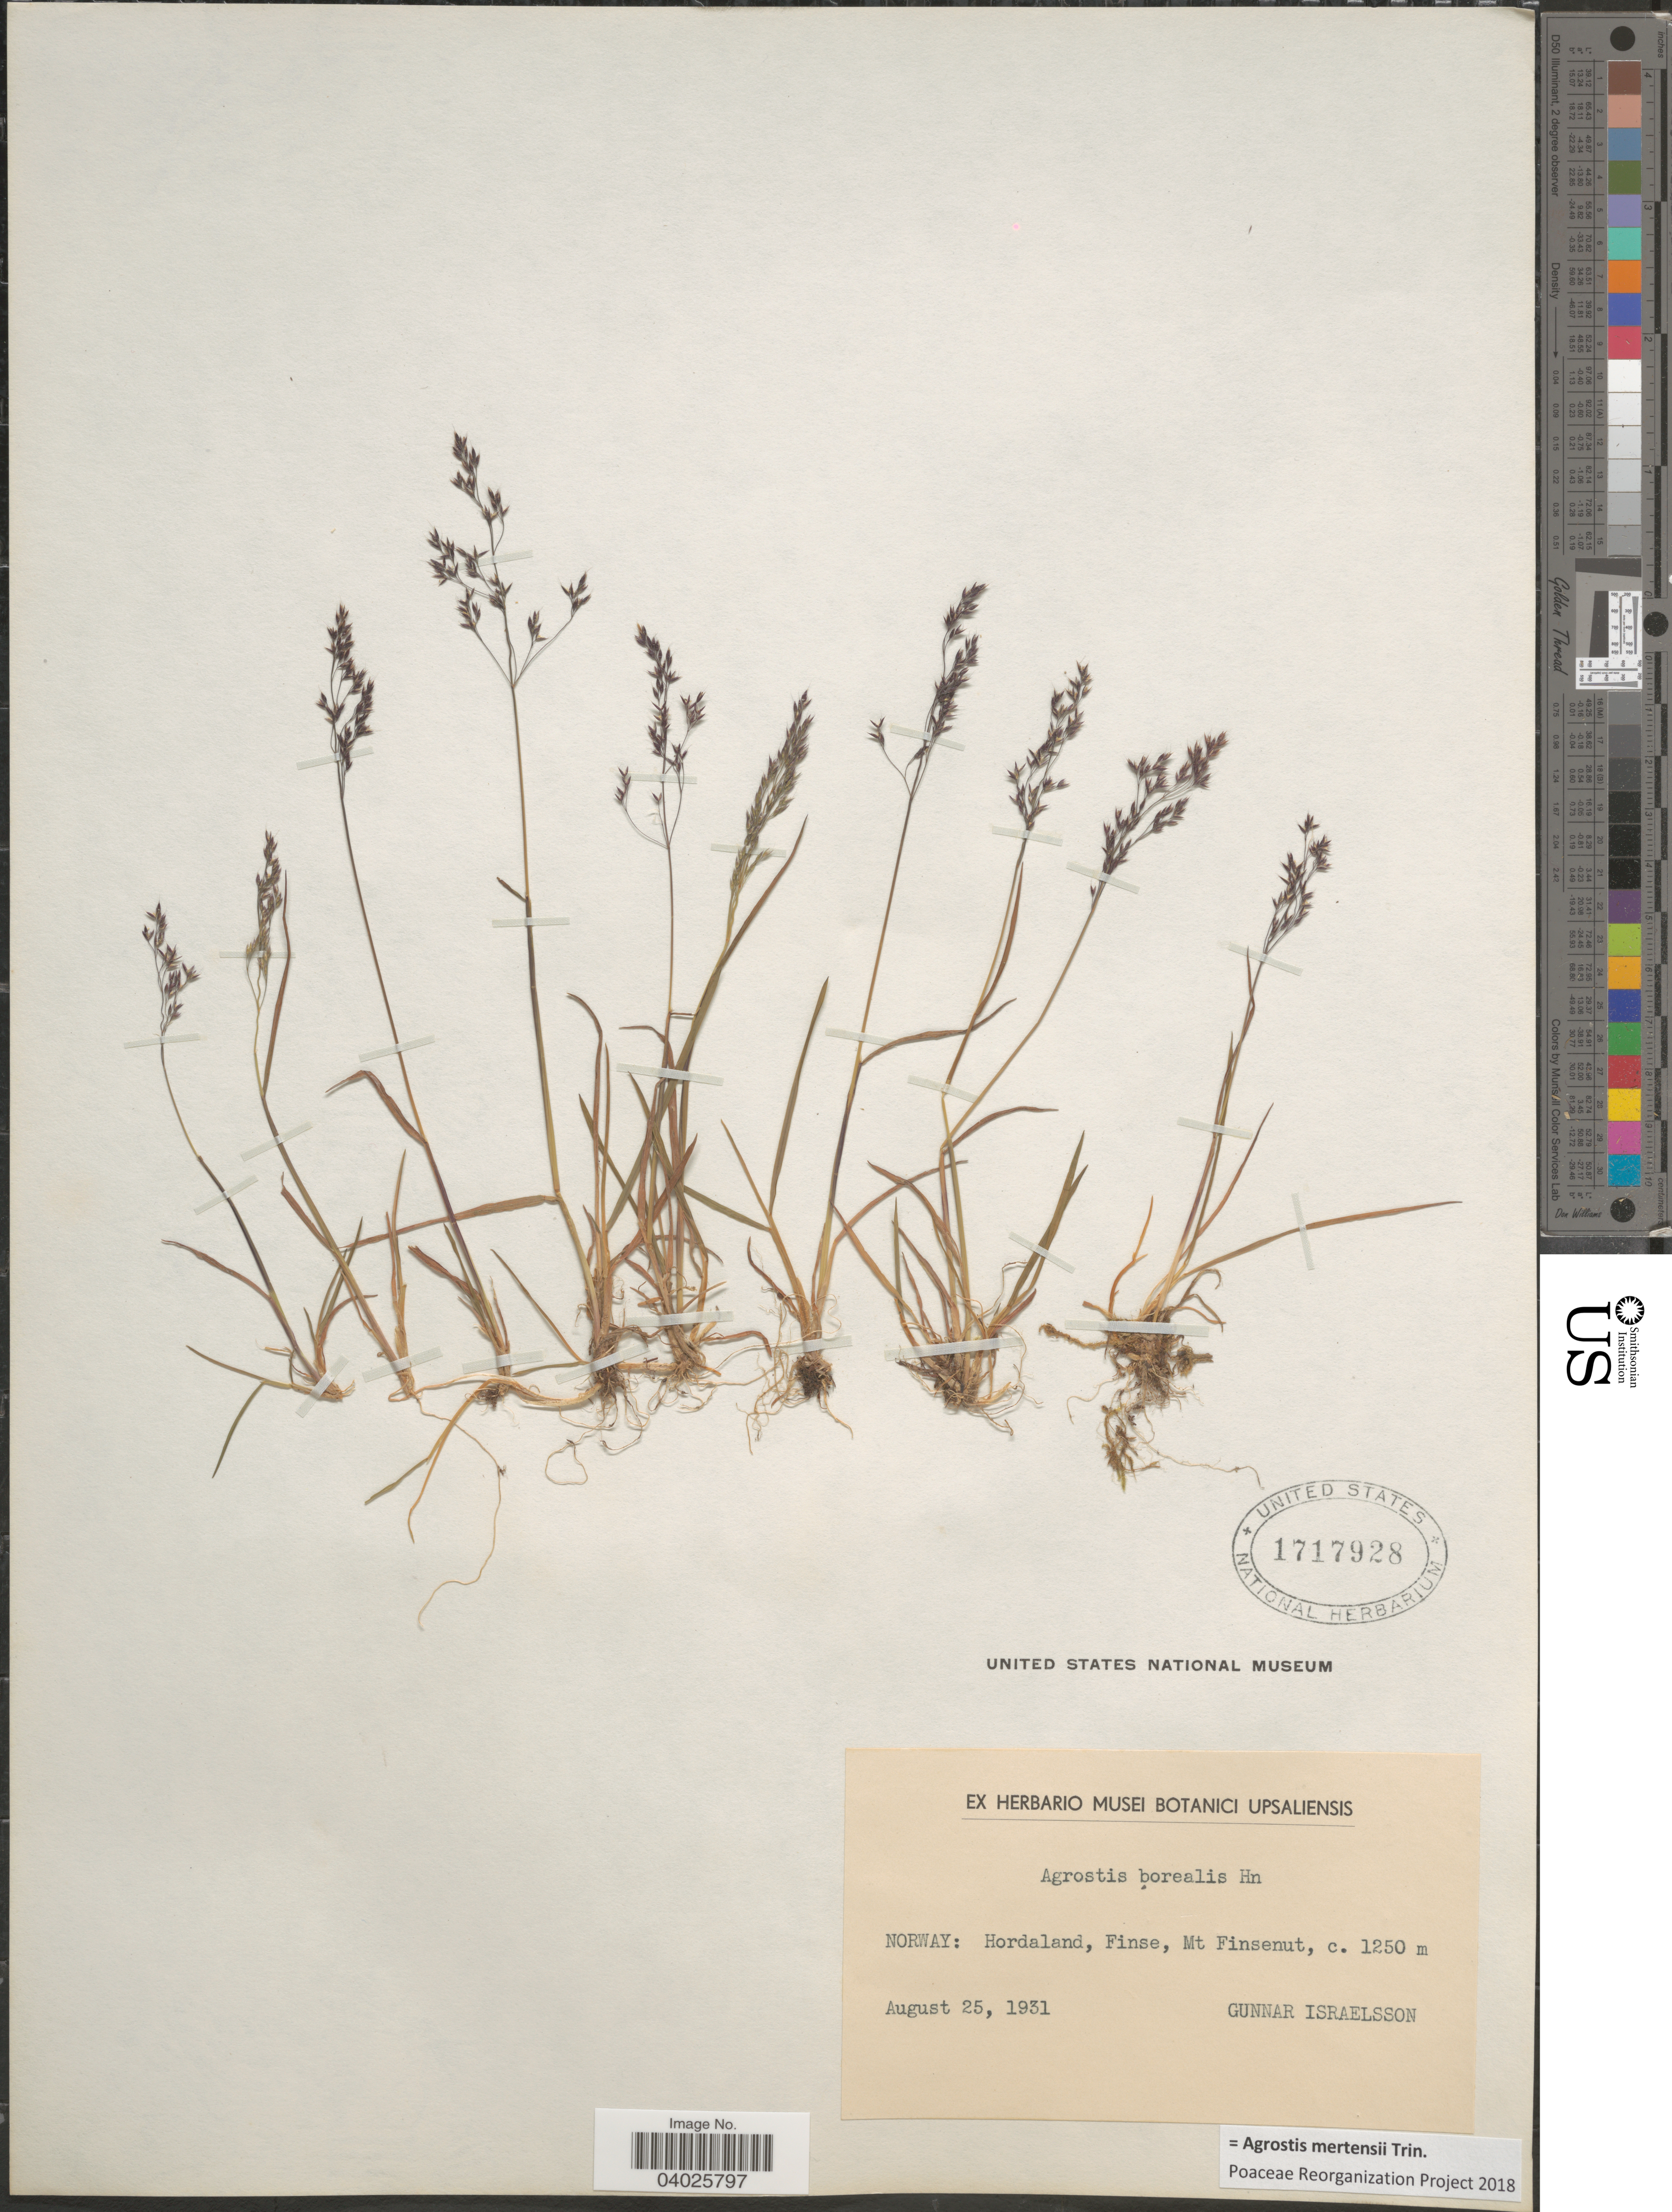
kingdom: Plantae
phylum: Tracheophyta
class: Liliopsida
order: Poales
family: Poaceae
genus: Agrostis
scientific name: Agrostis mertensii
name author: Trin.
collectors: G. Israelsson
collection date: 1931-08-25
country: Norway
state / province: Hordaland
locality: Finse, Mt Finsenut.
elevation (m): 1250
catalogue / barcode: US 1717928